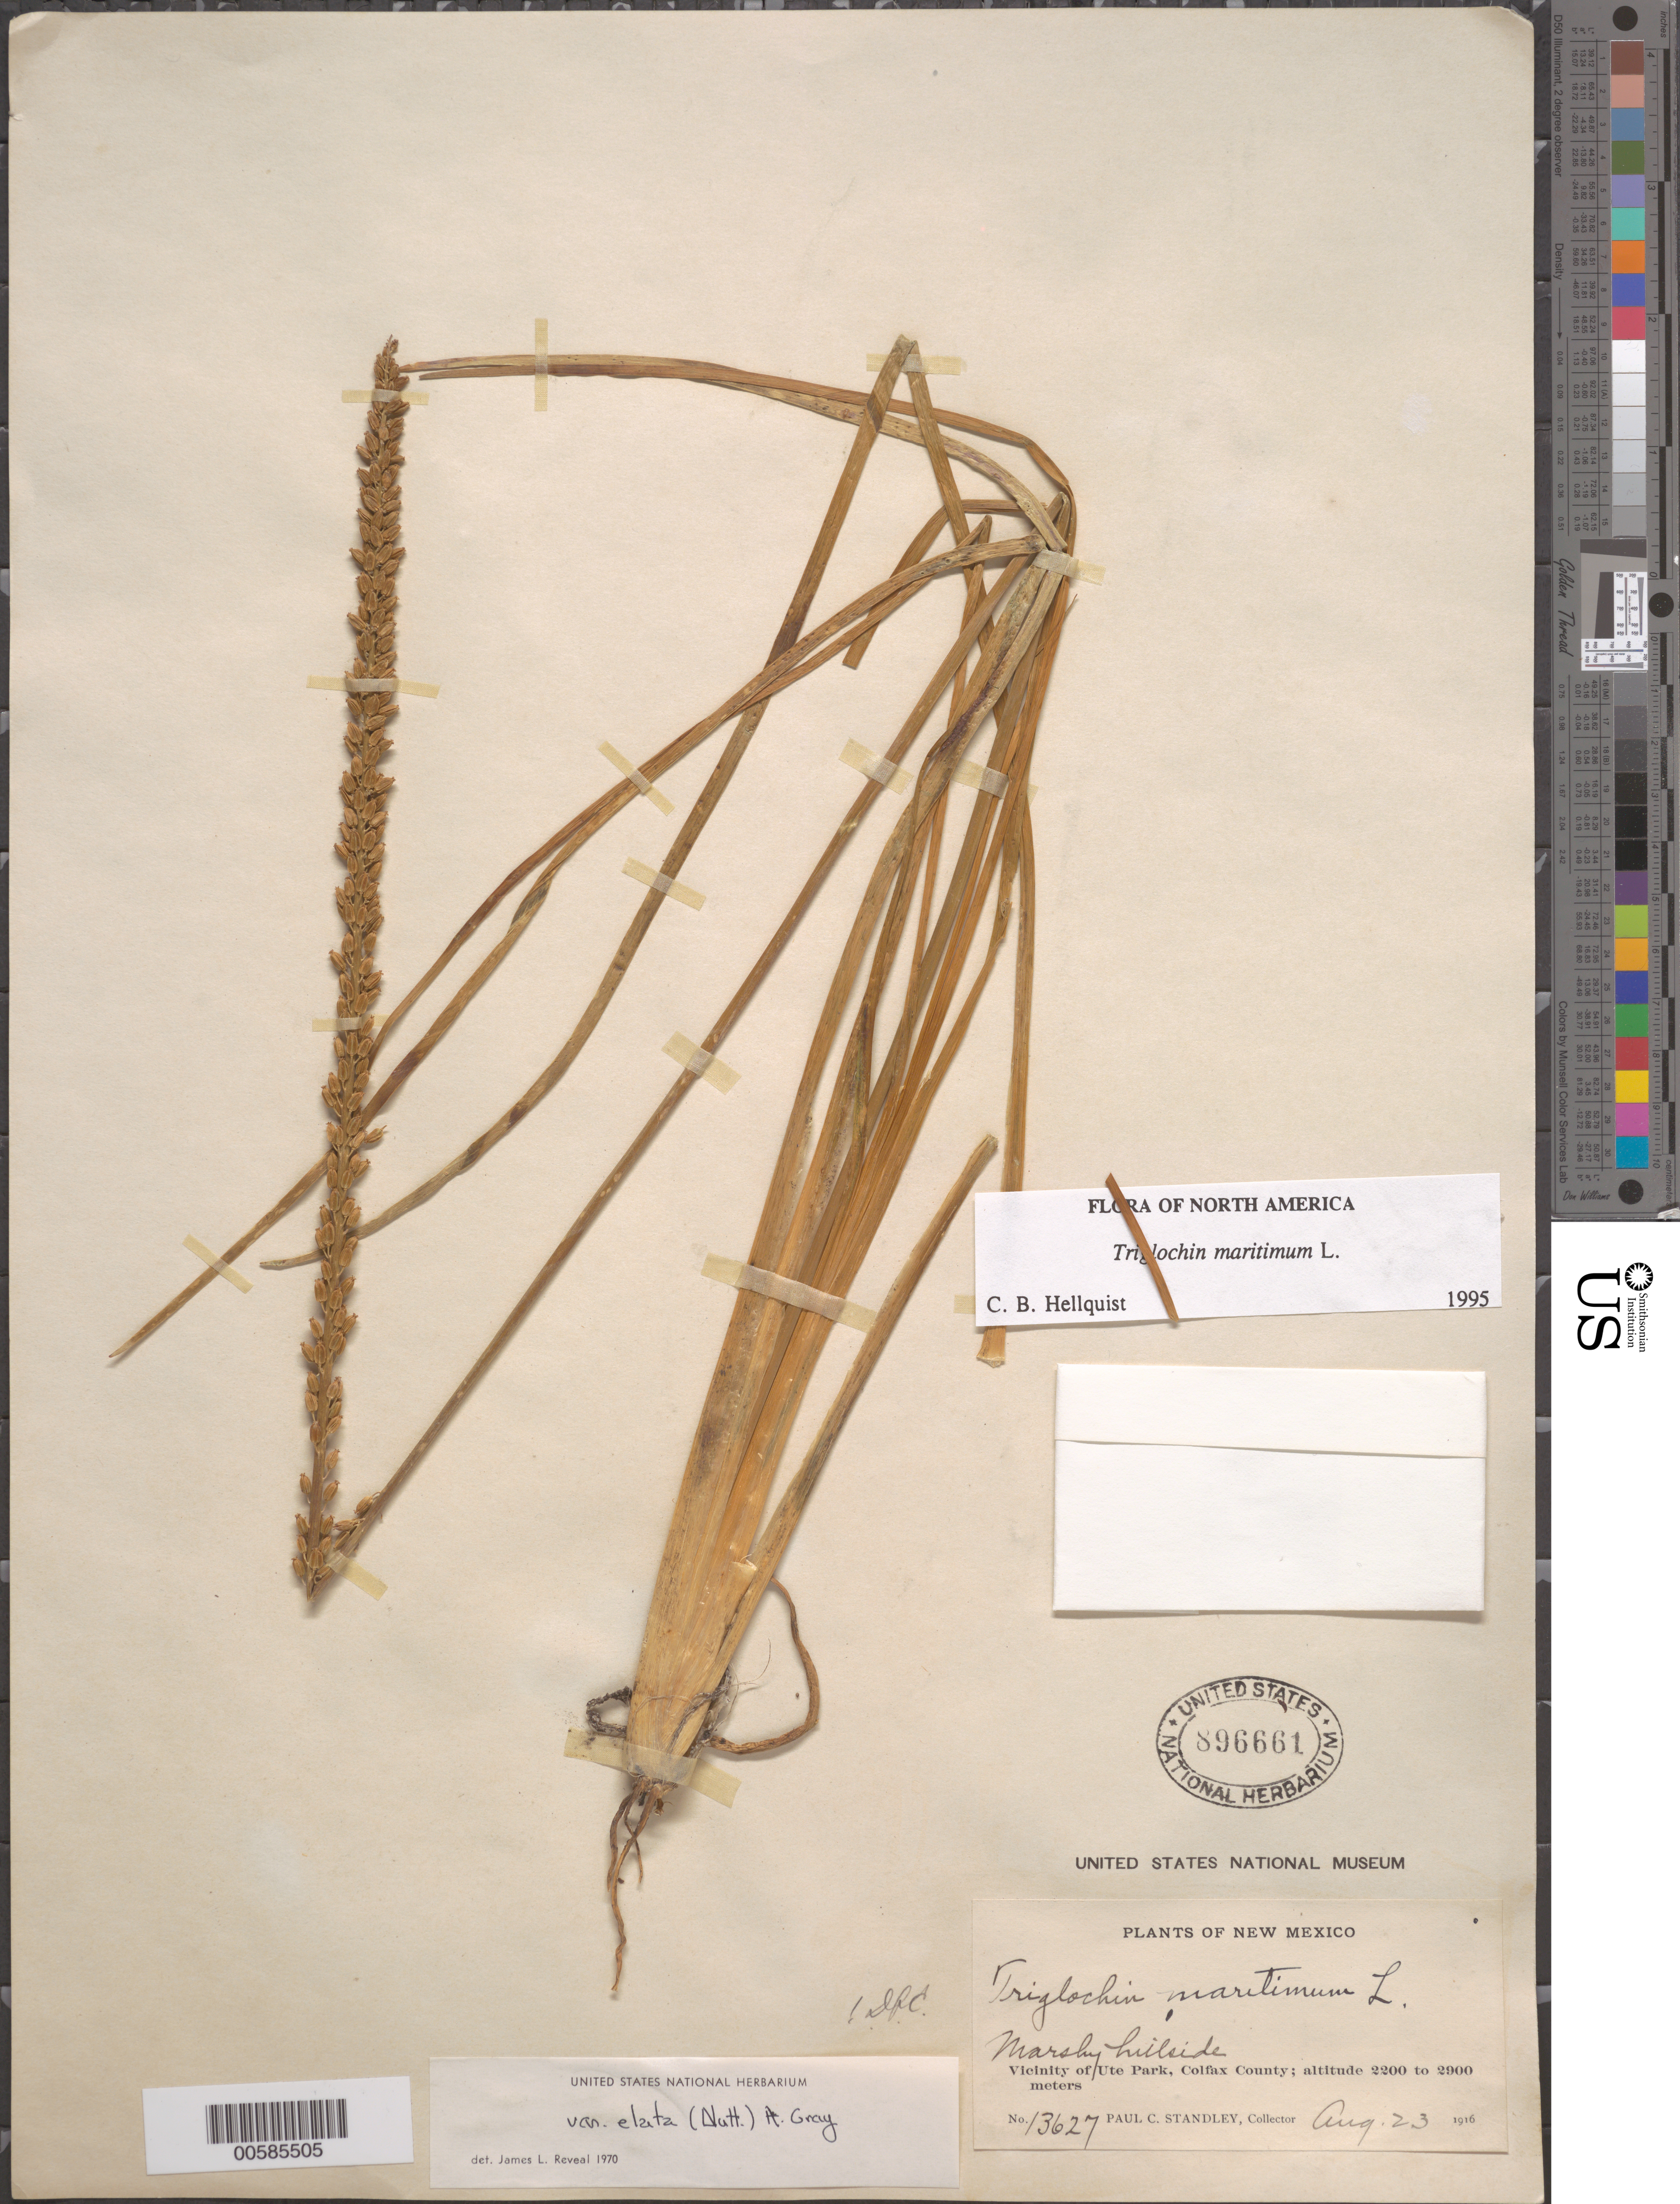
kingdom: Plantae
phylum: Tracheophyta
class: Liliopsida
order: Alismatales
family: Juncaginaceae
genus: Triglochin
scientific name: Triglochin maritima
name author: L.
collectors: P. C. Standley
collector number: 13627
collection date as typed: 23 Aug 1916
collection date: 1916-08-23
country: United States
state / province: New Mexico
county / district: Colfax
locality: Ute Park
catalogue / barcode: US 896661